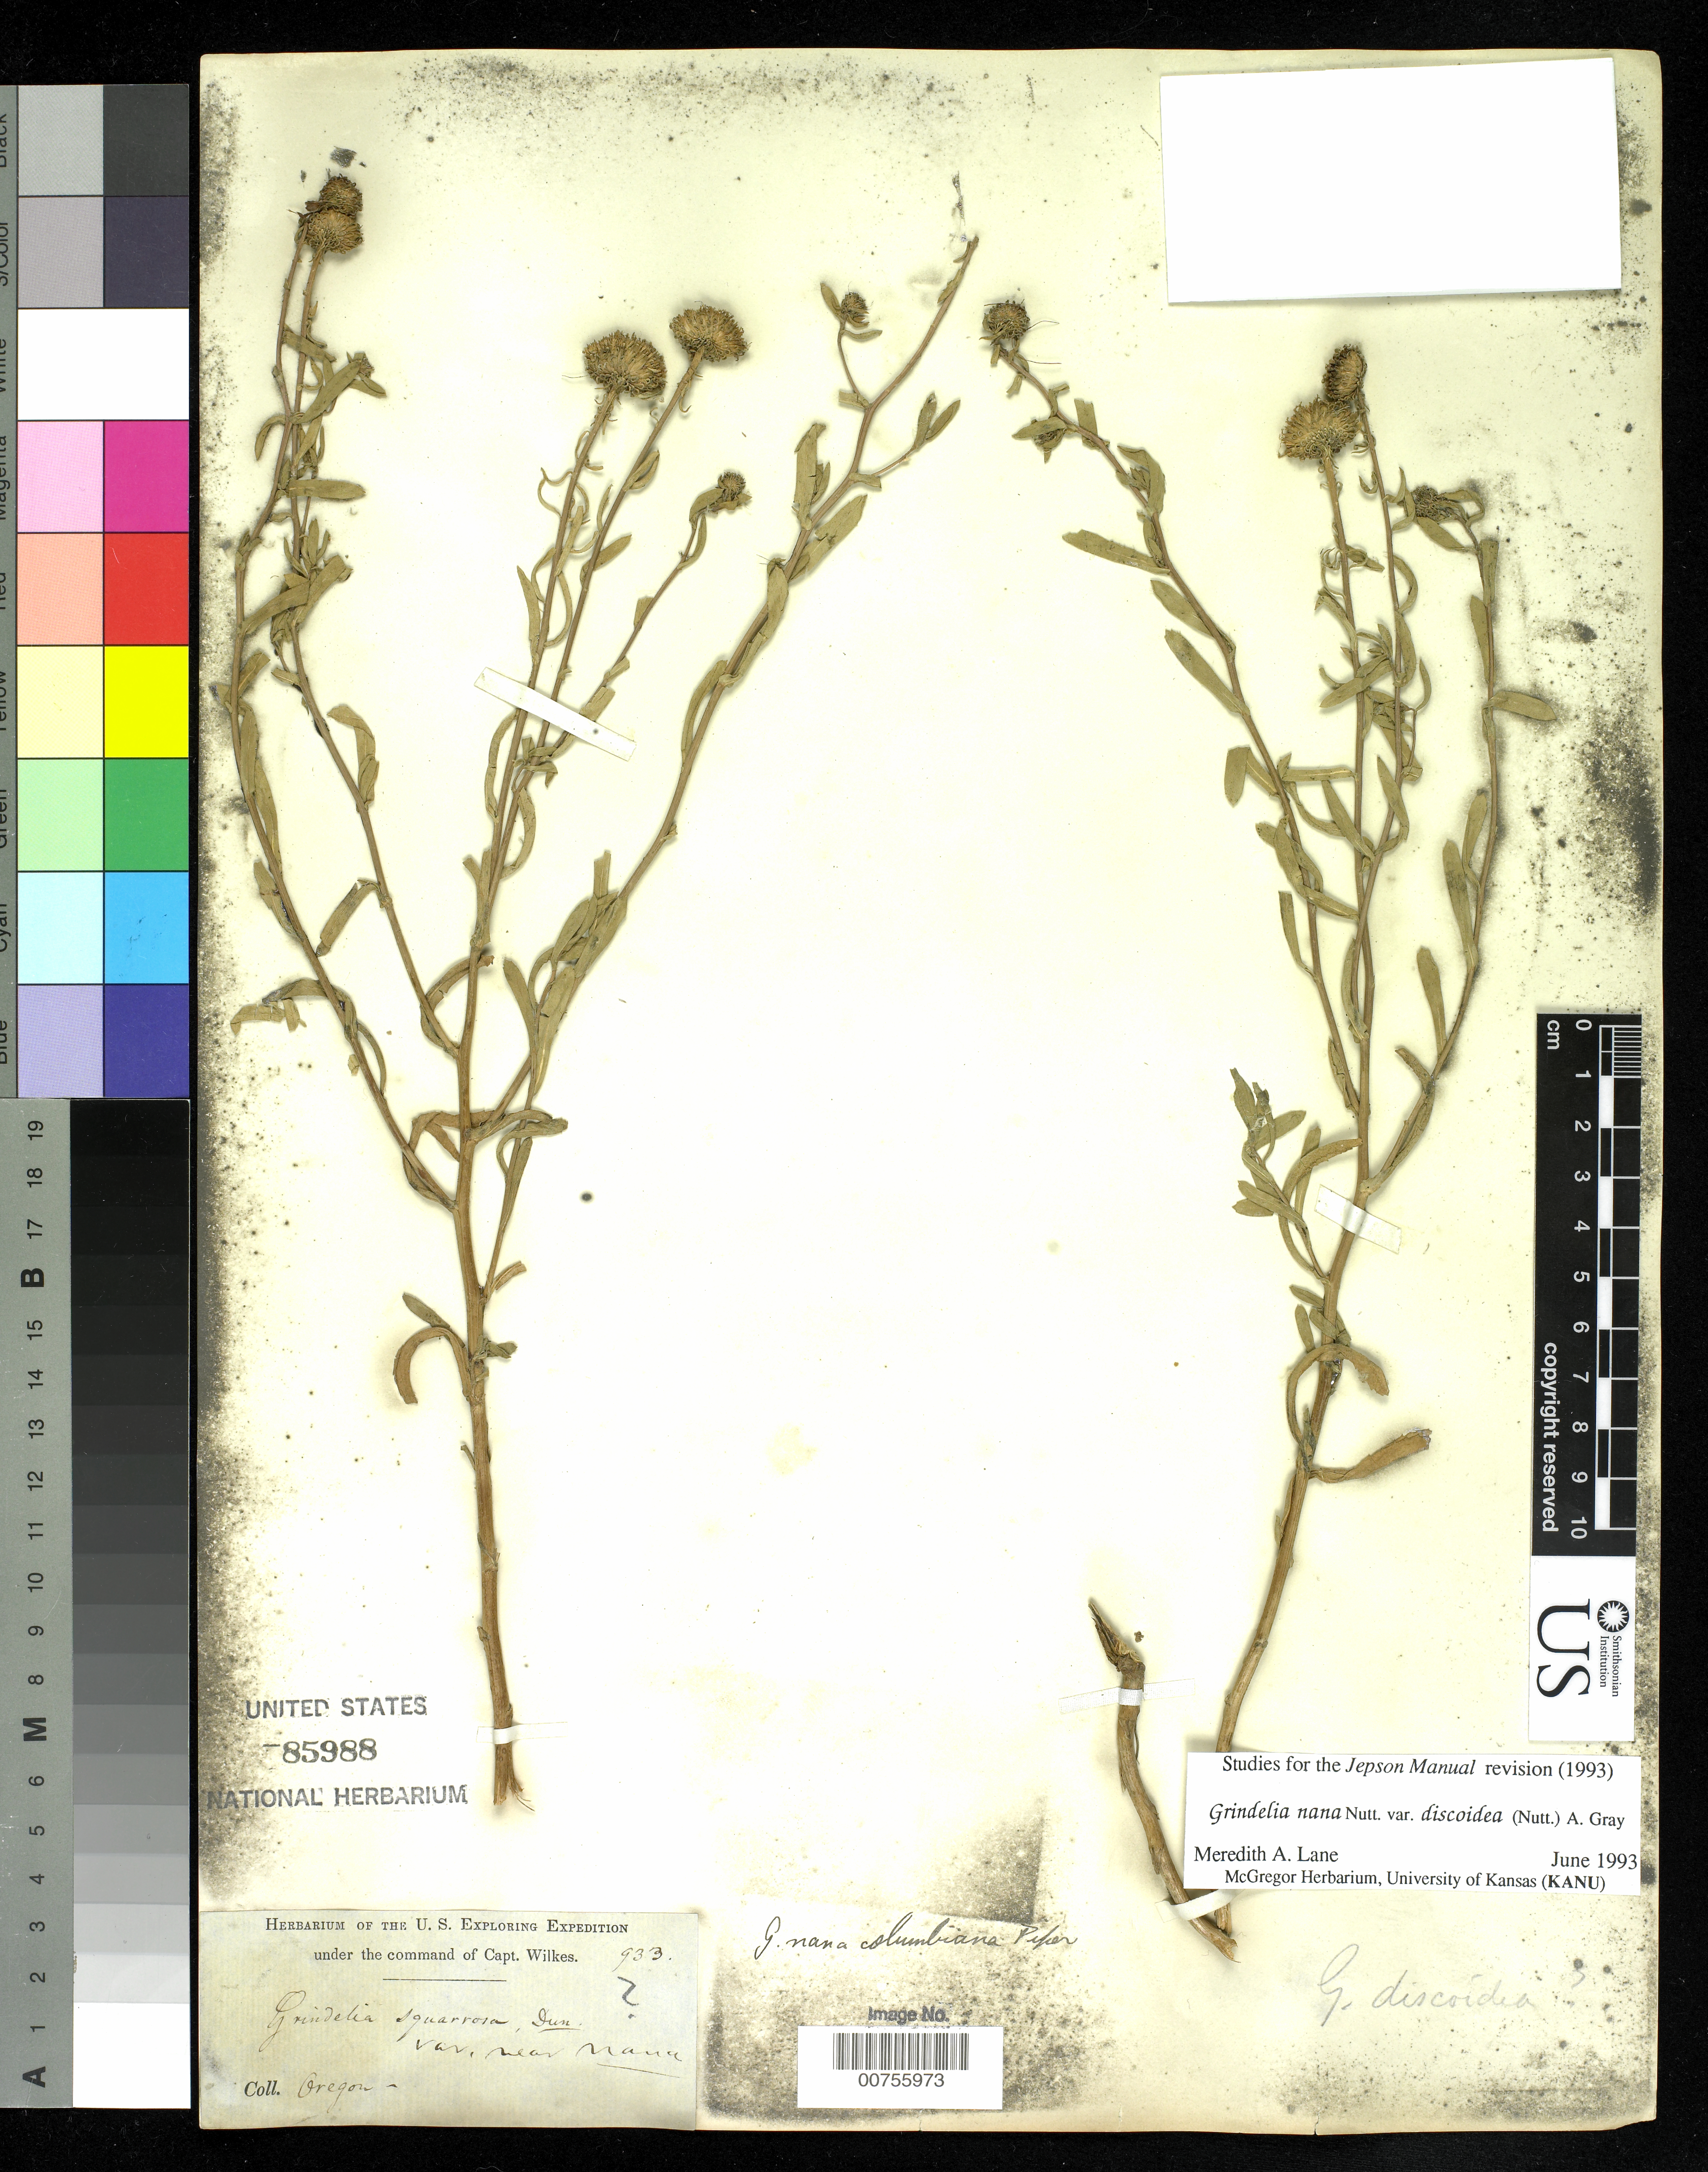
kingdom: Plantae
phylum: Tracheophyta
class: Magnoliopsida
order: Asterales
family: Asteraceae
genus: Grindelia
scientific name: Grindelia nana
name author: Nutt.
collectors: Wilkes Explor. Exped.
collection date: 1838/1842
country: United States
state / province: Oregon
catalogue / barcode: US 85988